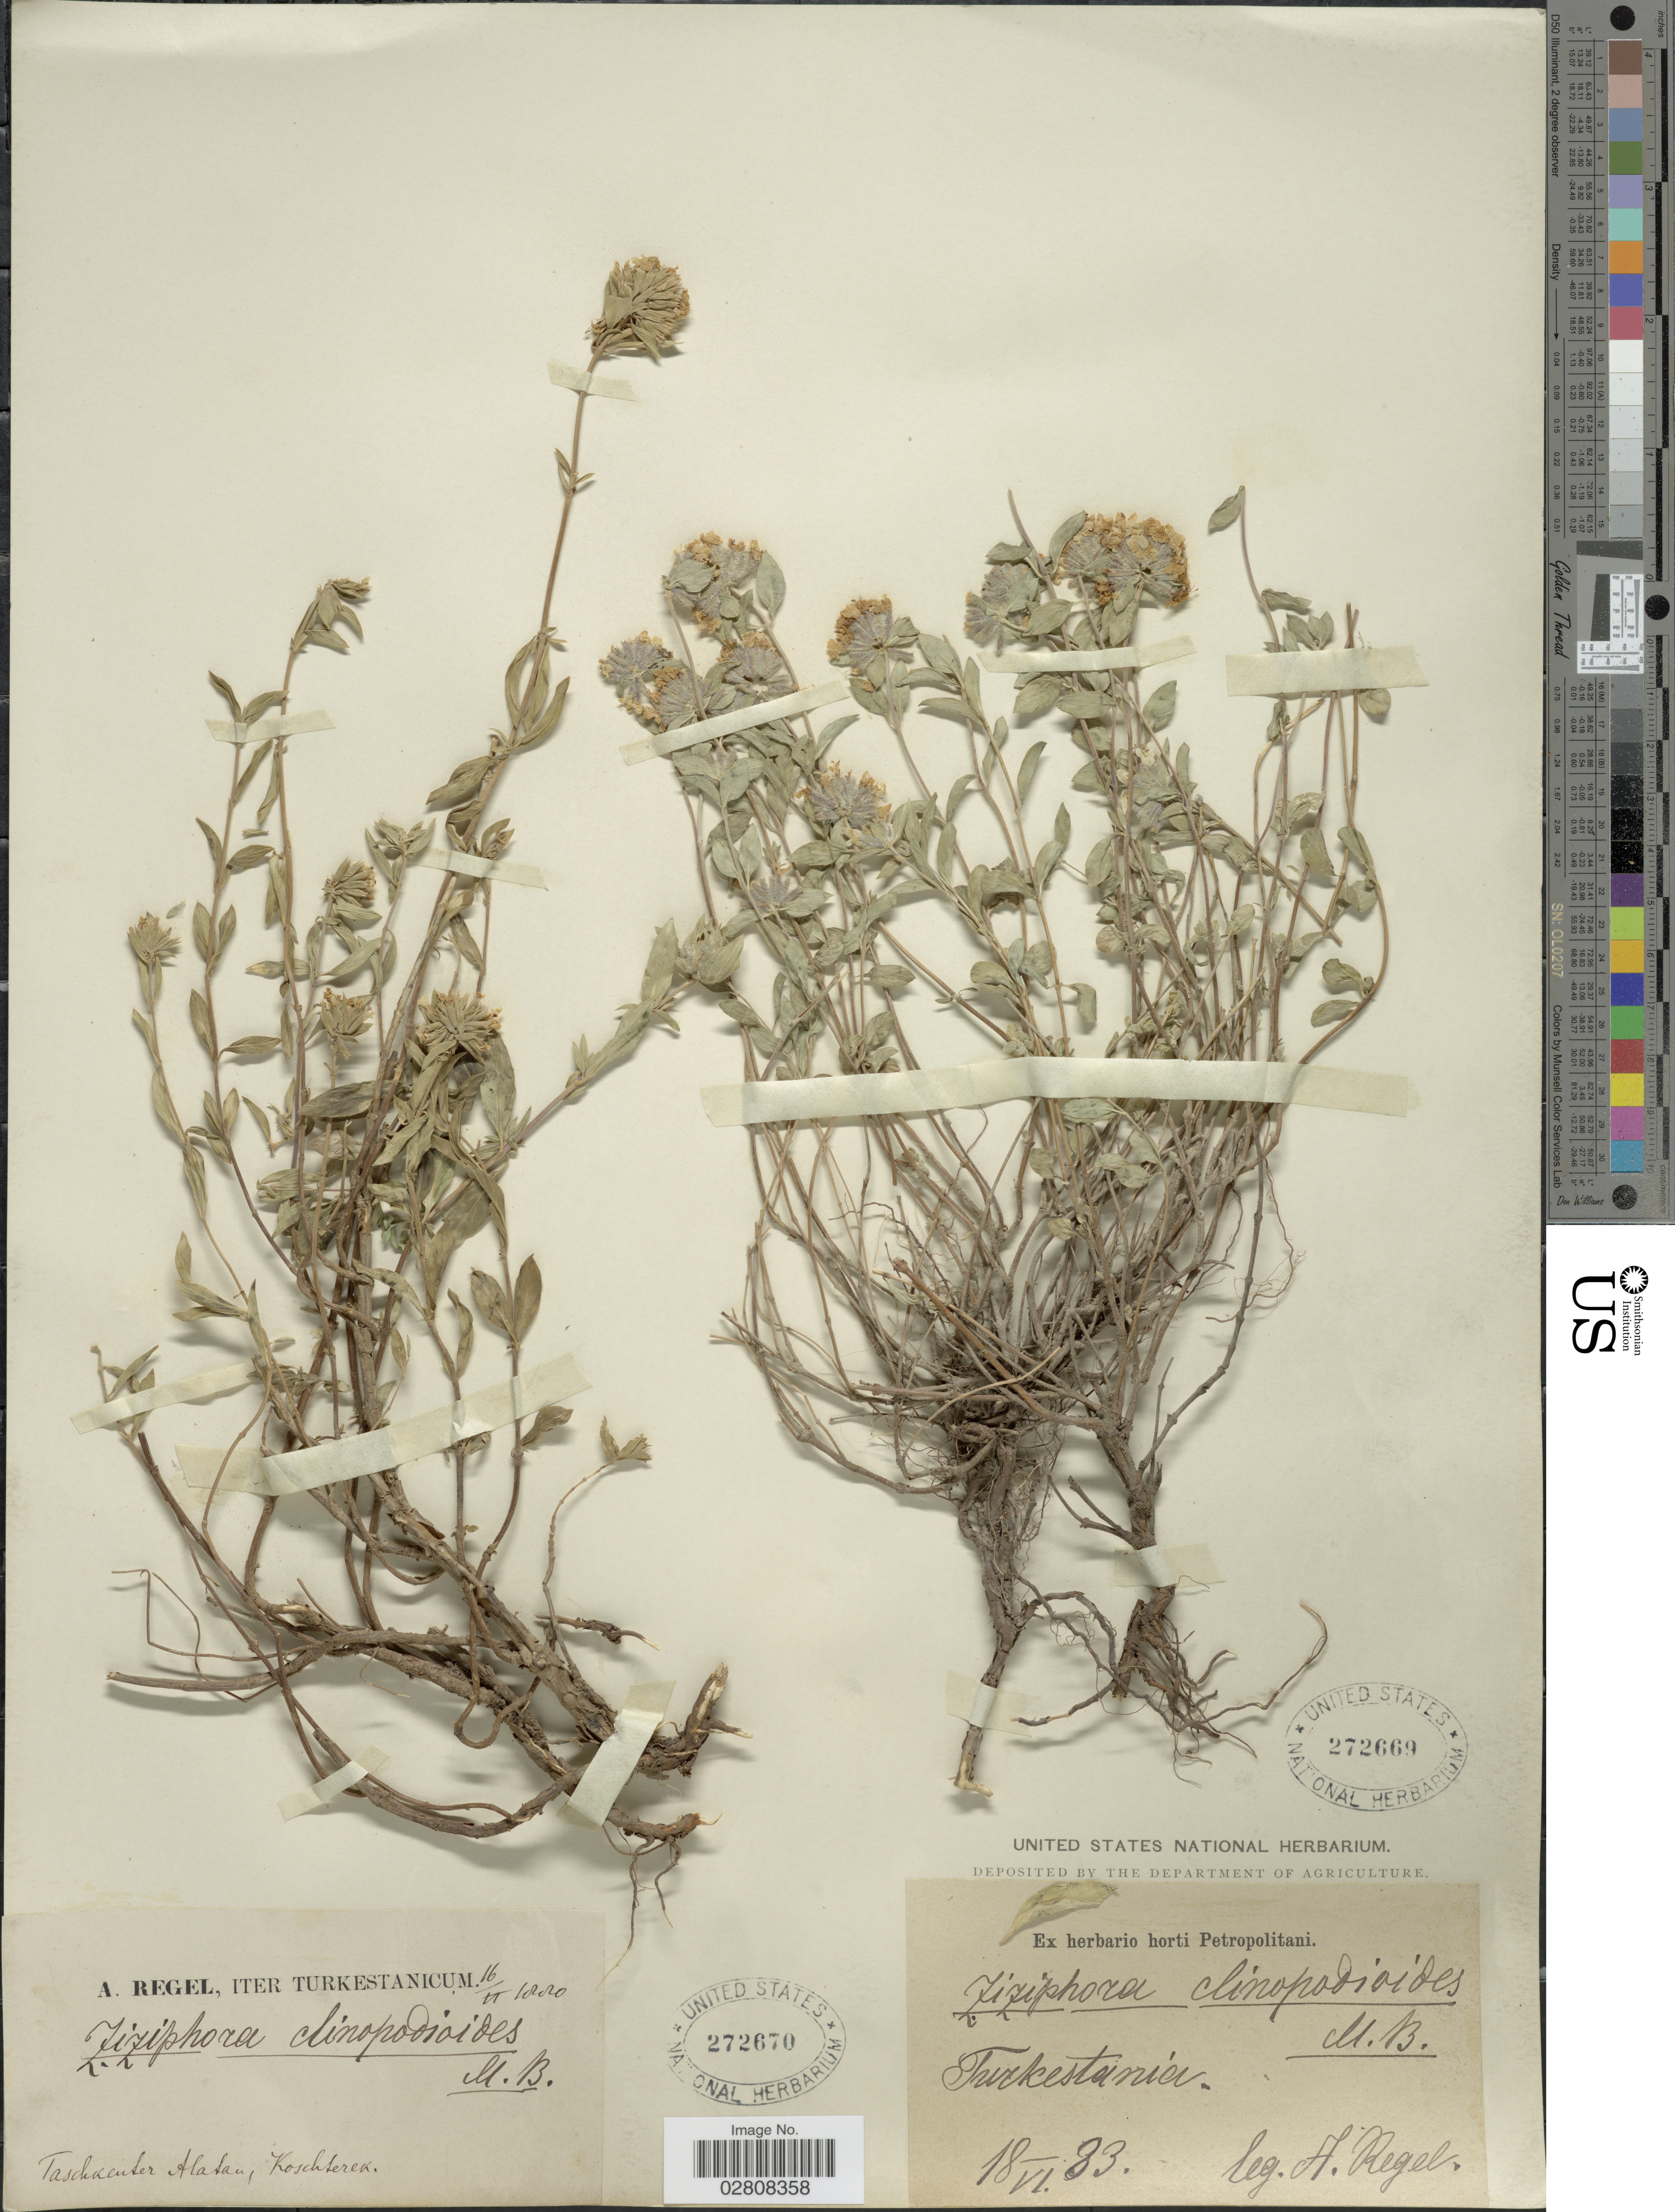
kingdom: Plantae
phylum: Tracheophyta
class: Magnoliopsida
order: Lamiales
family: Lamiaceae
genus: Ziziphora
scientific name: Ziziphora clinopodioides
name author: Lam.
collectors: A. Regel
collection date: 1833-06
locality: Turkestania.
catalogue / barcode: US 272669-2